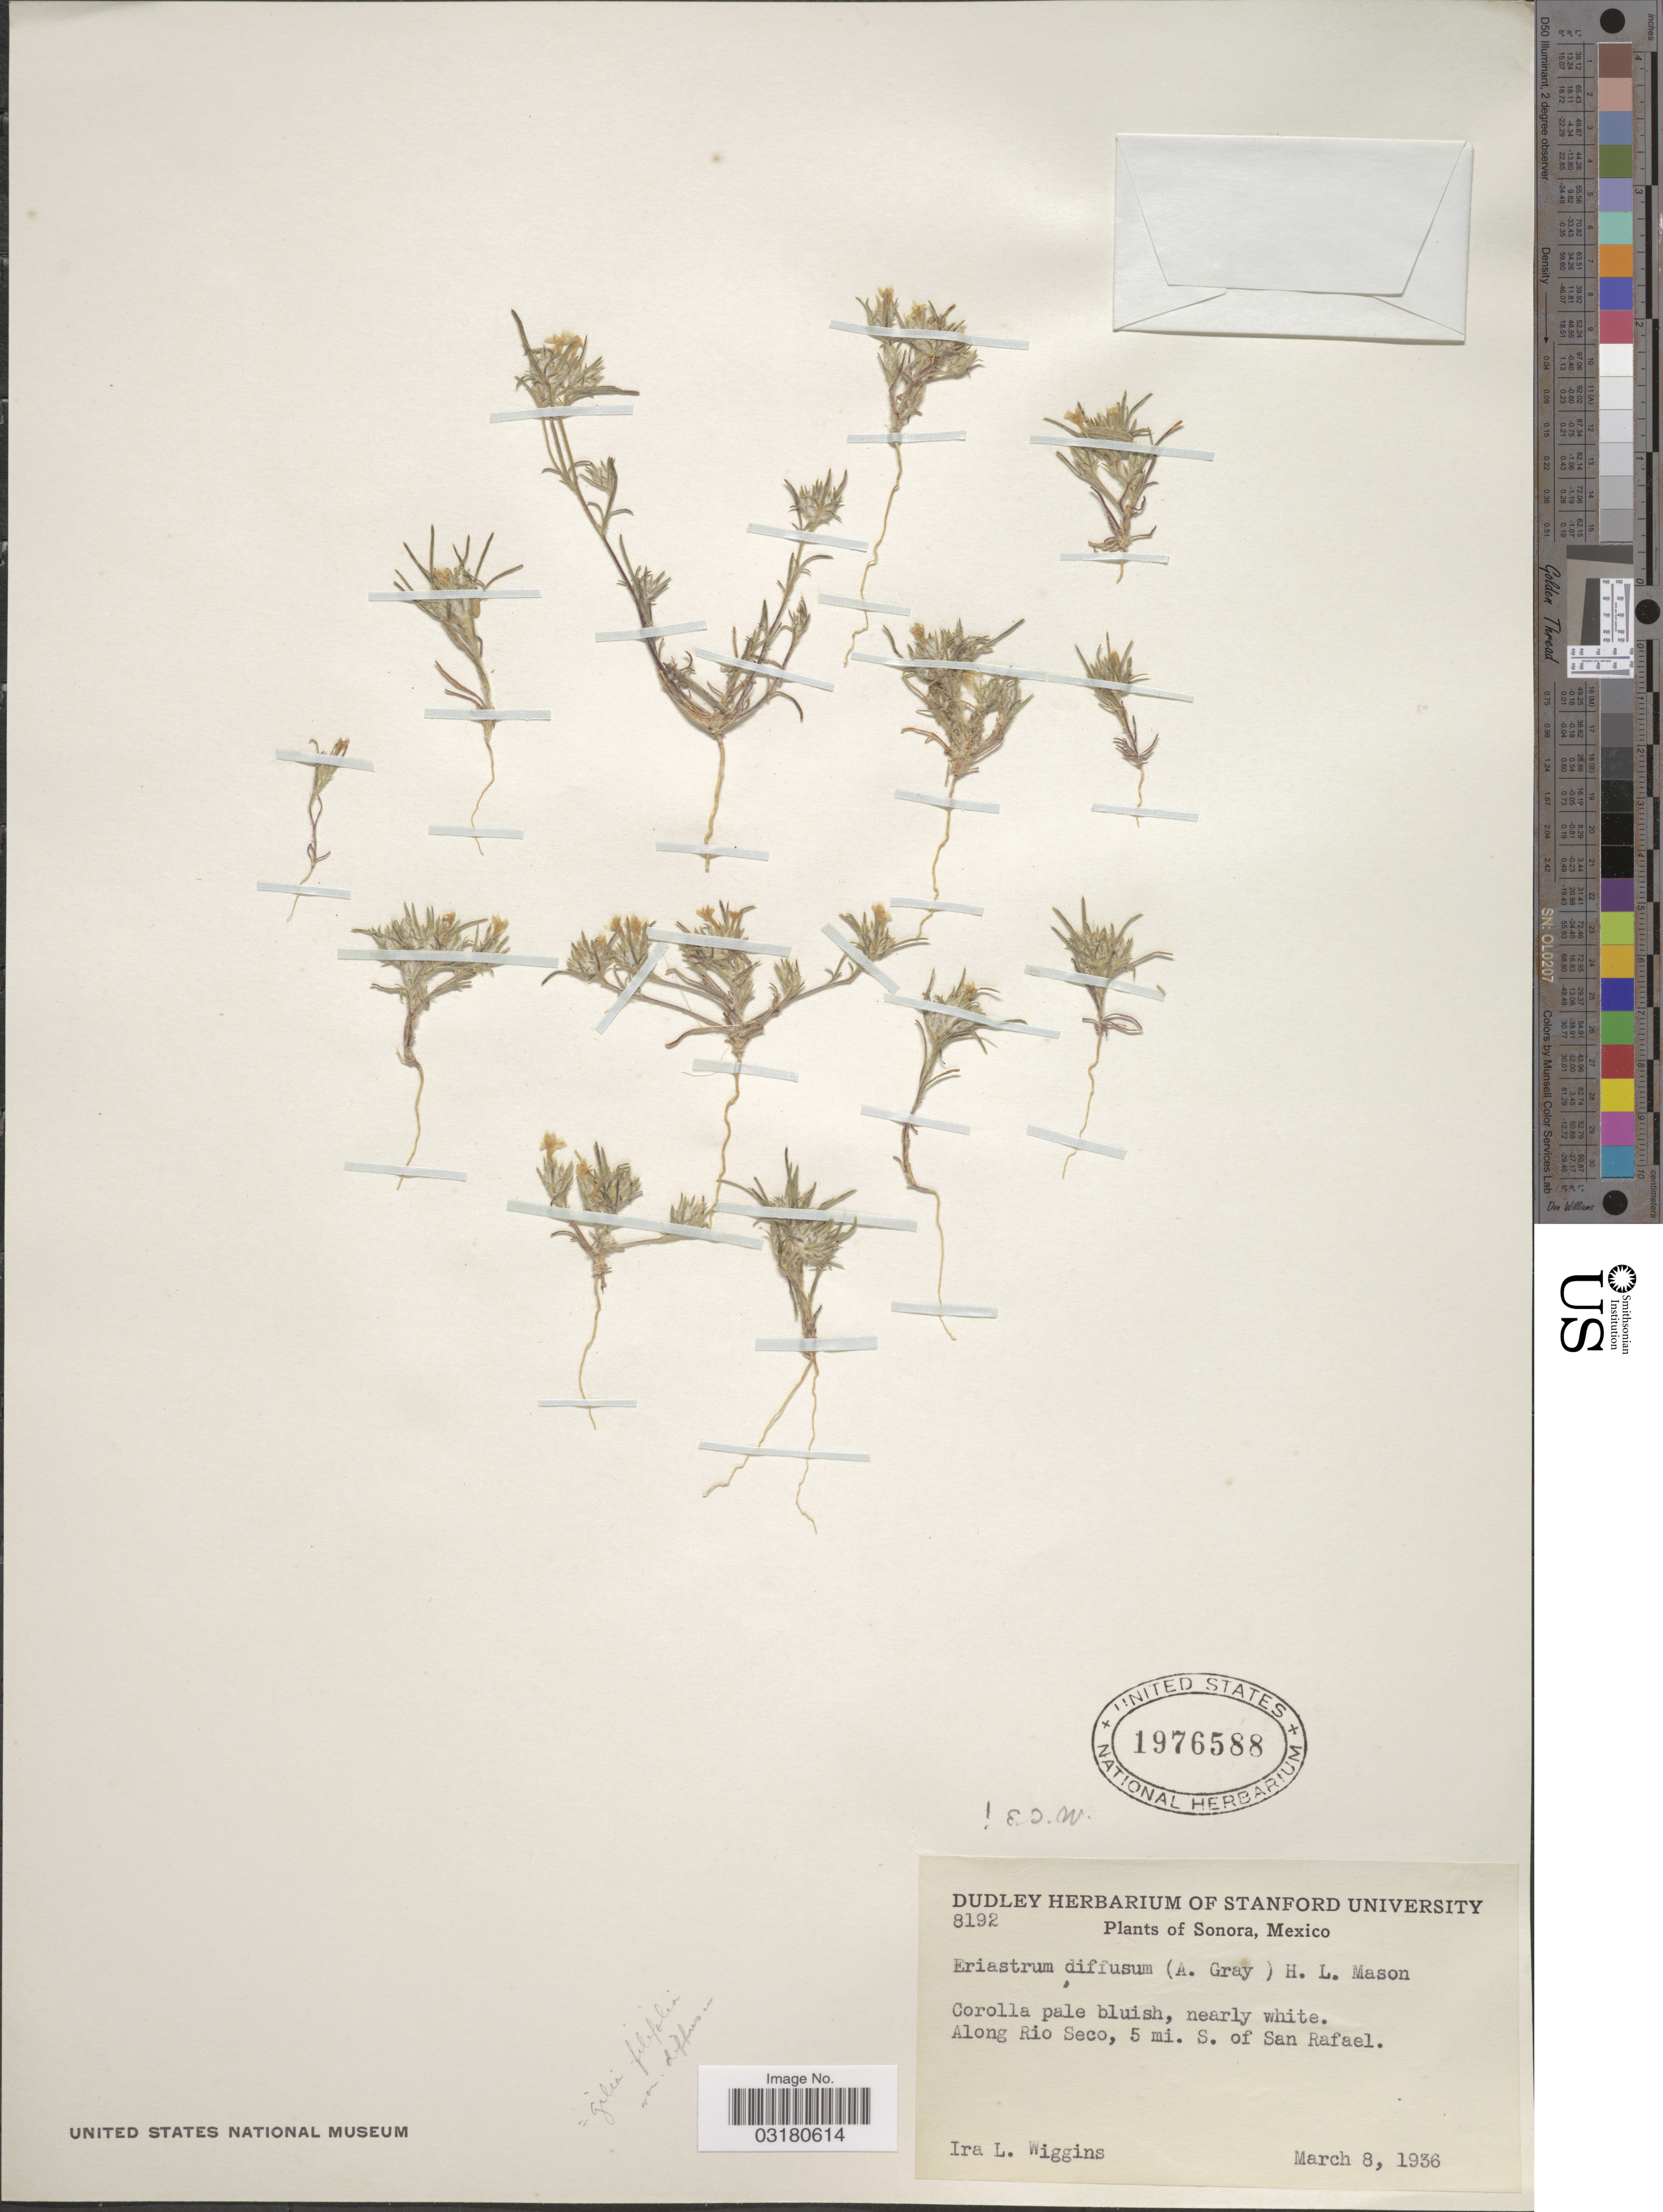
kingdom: Plantae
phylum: Tracheophyta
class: Magnoliopsida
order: Ericales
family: Polemoniaceae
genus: Eriastrum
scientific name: Eriastrum diffusum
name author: (A. Gray) H. Mason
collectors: I. L. Wiggins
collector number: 8192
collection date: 1936-03-08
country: Mexico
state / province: Sonora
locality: Along Rio Seco, 5 mi. S. of San Rafael.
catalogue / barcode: US 1976588